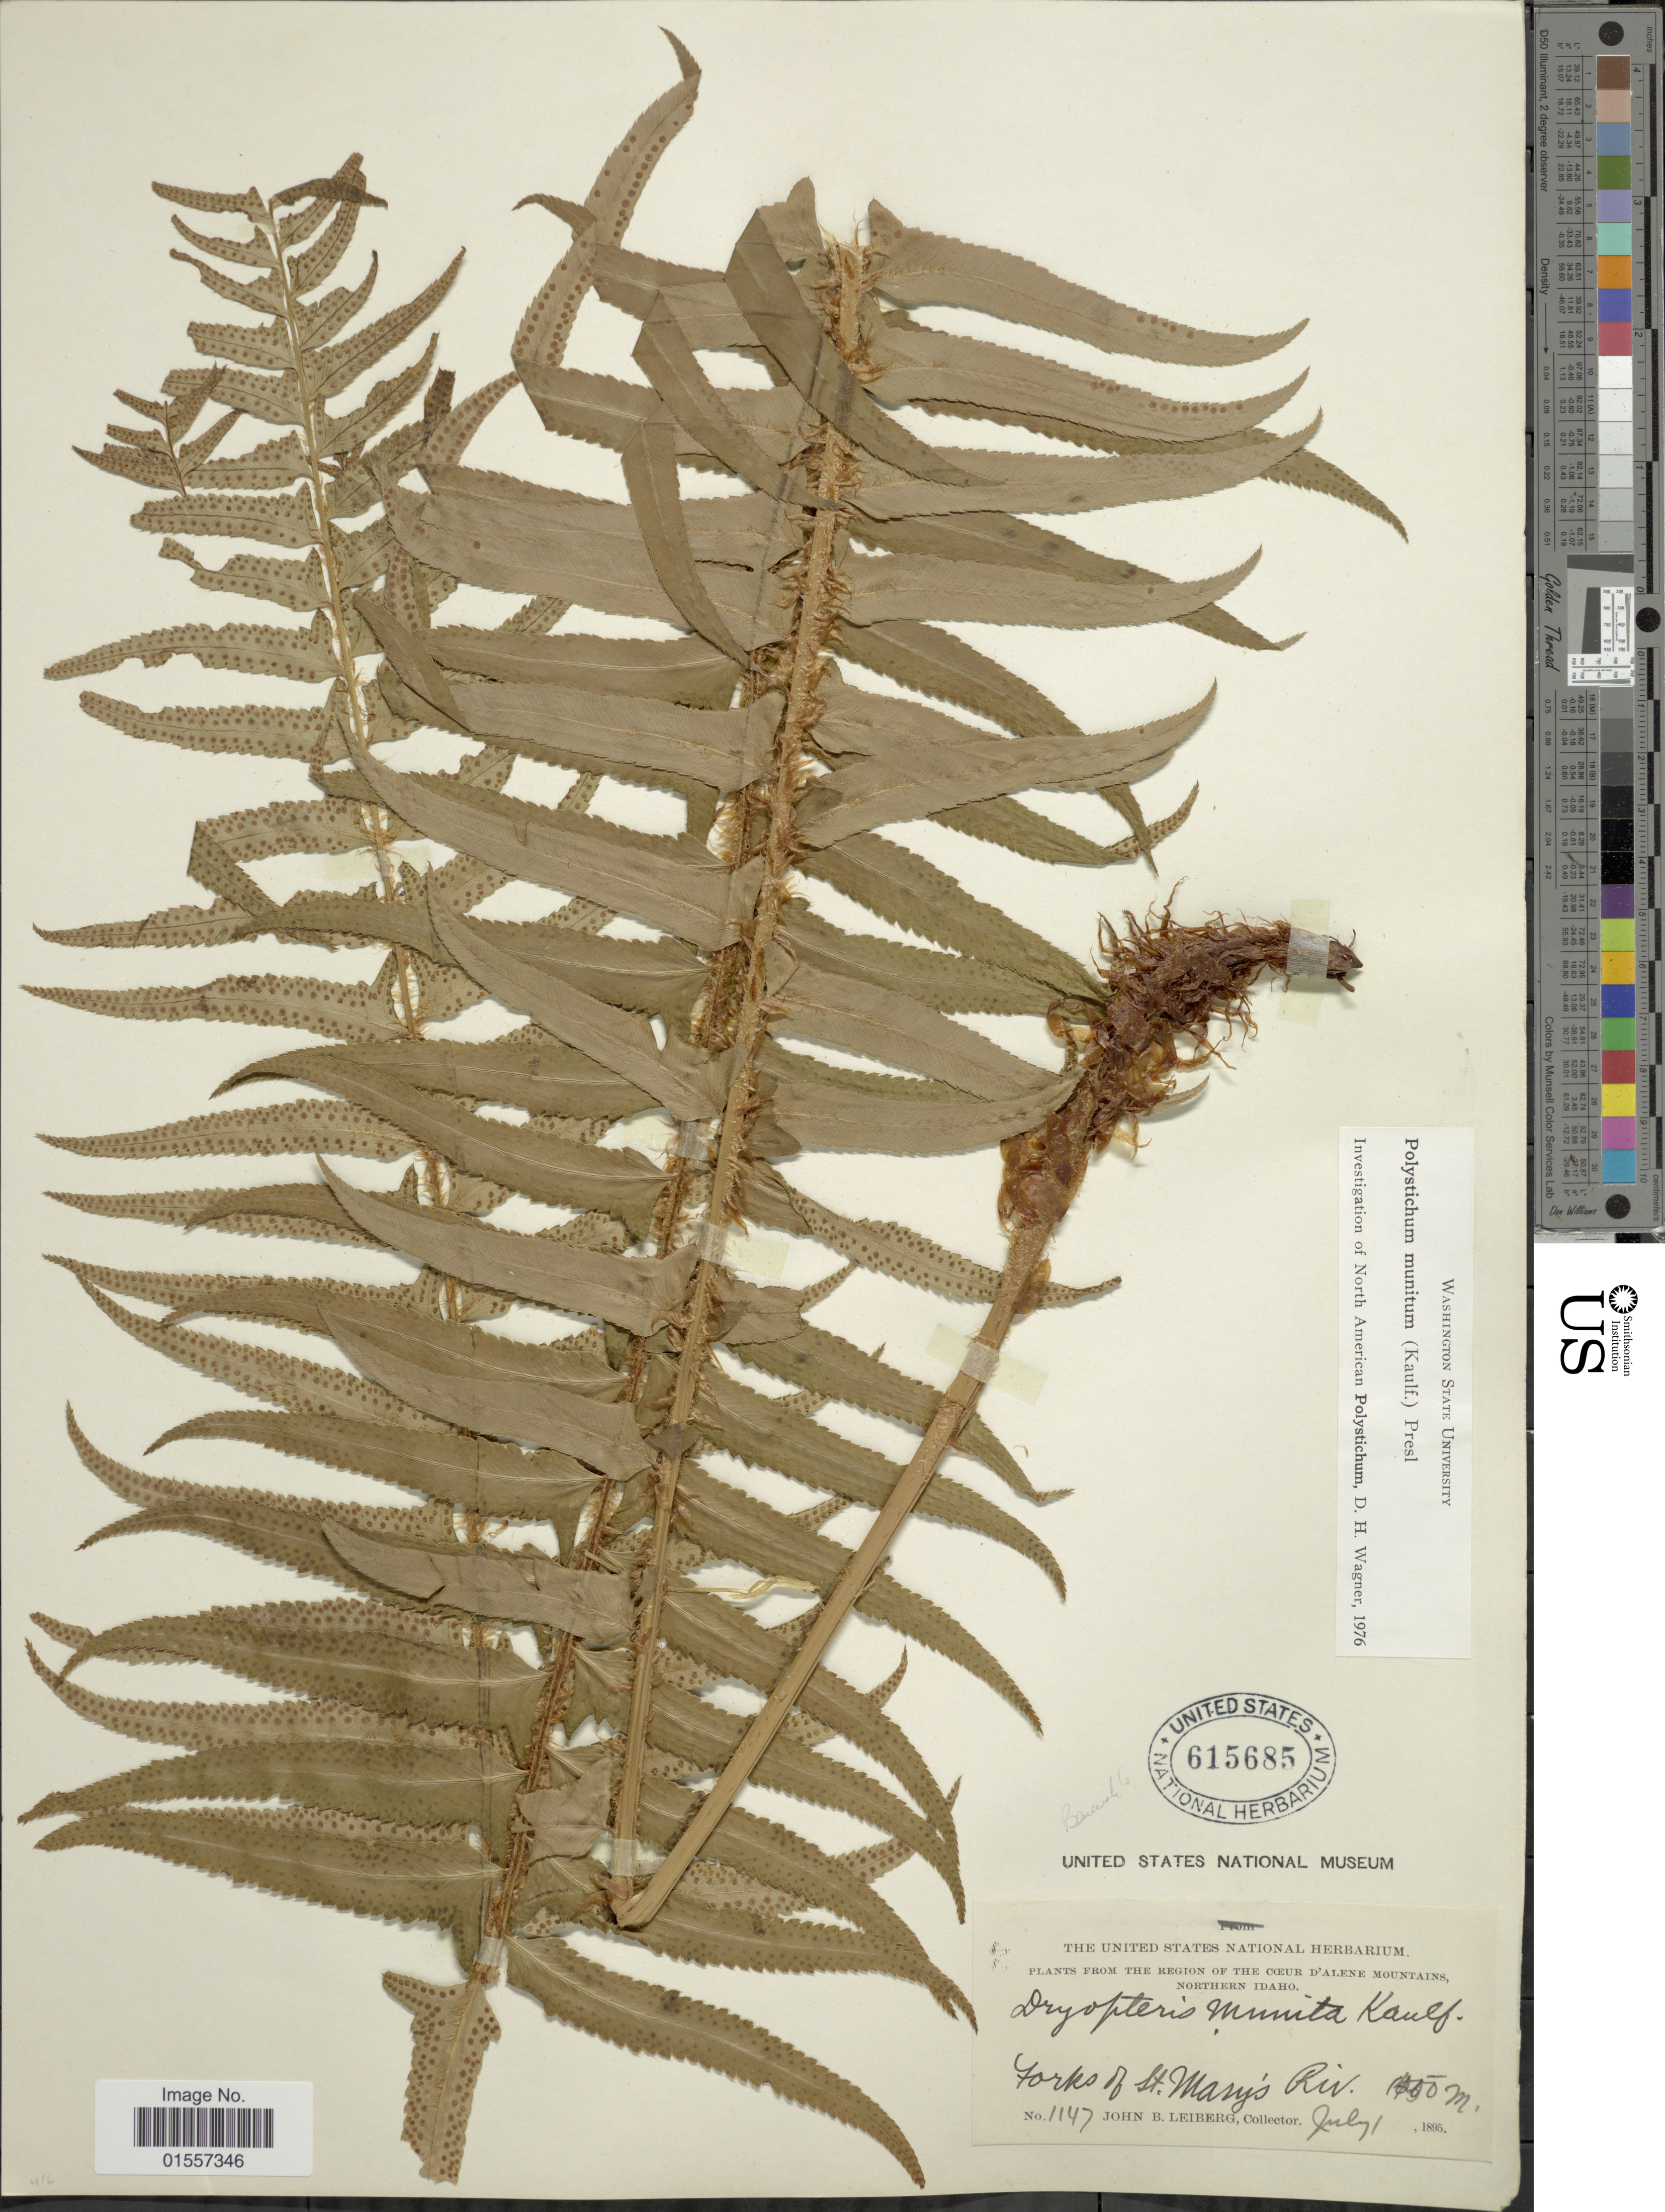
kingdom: Plantae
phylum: Tracheophyta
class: Polypodiopsida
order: Polypodiales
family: Dryopteridaceae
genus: Polystichum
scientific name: Polystichum munitum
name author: (Kaulf.) C. Presl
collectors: J. B. Leiberg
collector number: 1147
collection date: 1895-07-01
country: United States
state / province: Idaho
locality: Region of the Coeur D'Alene mountains, Northern Idaho, Yorks of St. Marys Riv.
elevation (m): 1450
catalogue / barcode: US 615685